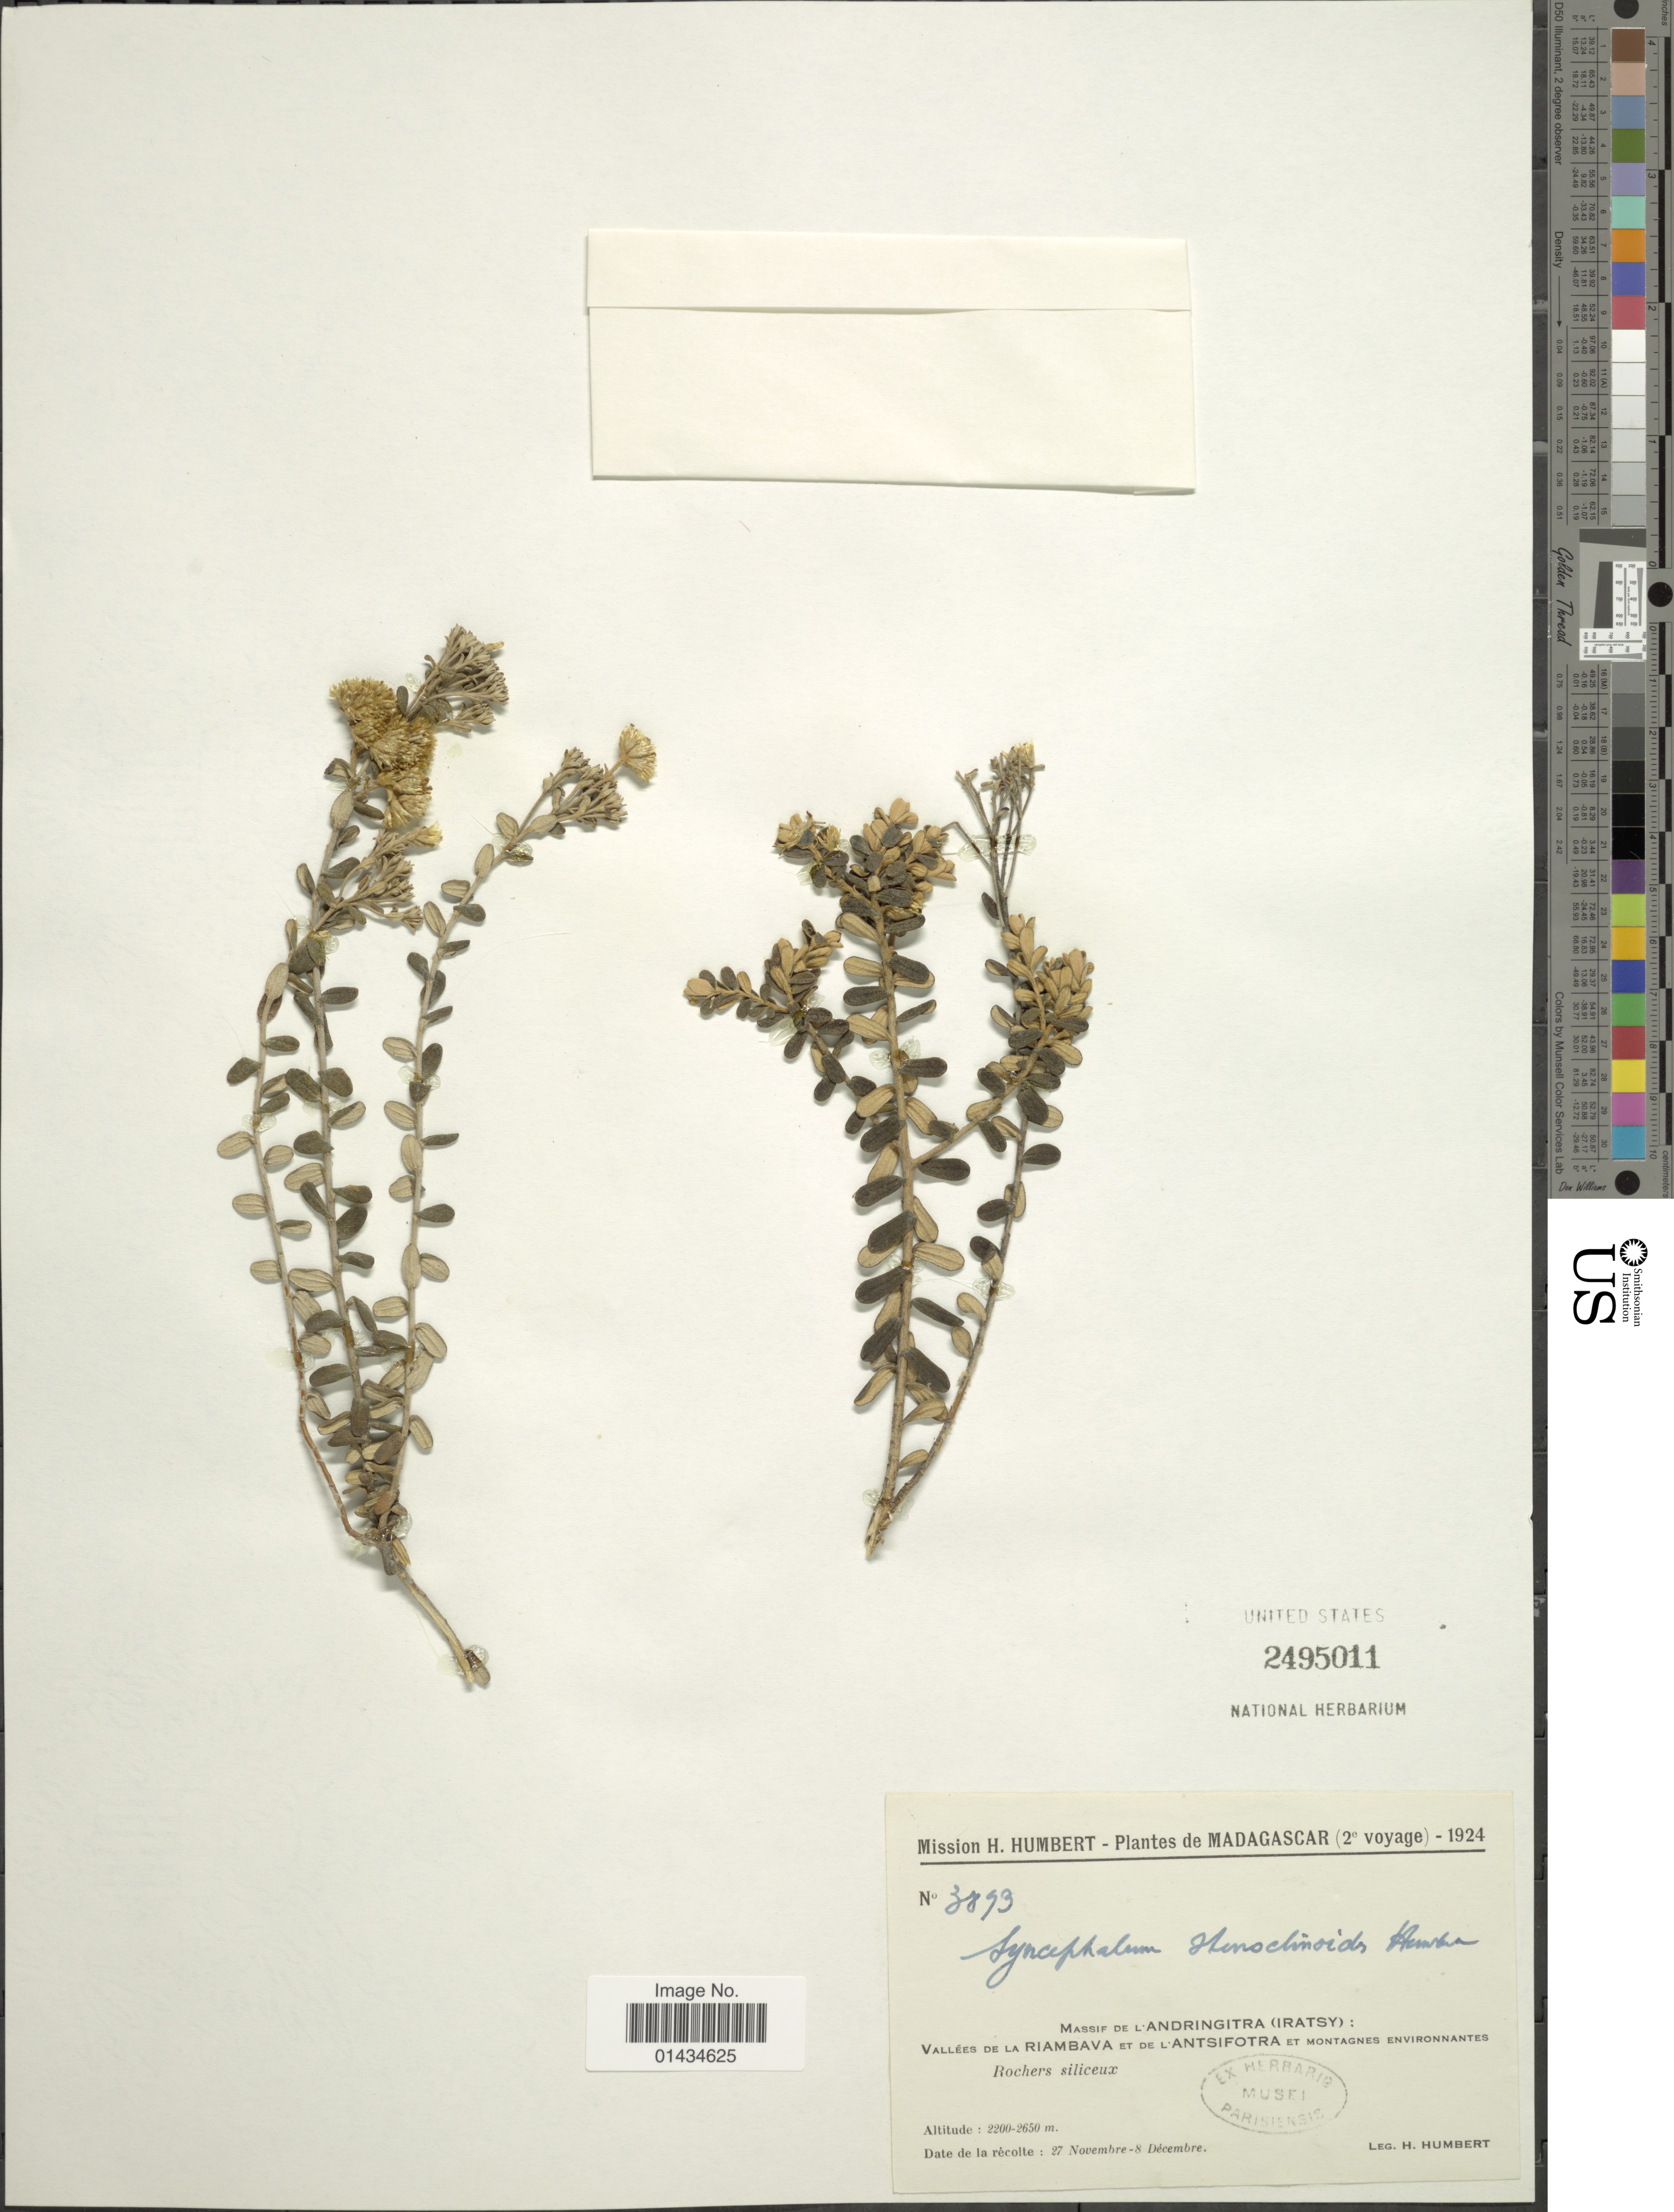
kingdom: Plantae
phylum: Tracheophyta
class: Magnoliopsida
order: Asterales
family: Asteraceae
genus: Syncephalum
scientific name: Syncephalum stenoclinoides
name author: Humbert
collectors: H. Humbert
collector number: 3893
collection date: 1924-11-27/1924-12-08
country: Madagascar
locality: Madagascar (2e voyage) Massif de L'Andringitra (Iratsy), vallées de La Riambava et de l'Amtifotra et montagnes environnantes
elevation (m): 2200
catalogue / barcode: US 2495011